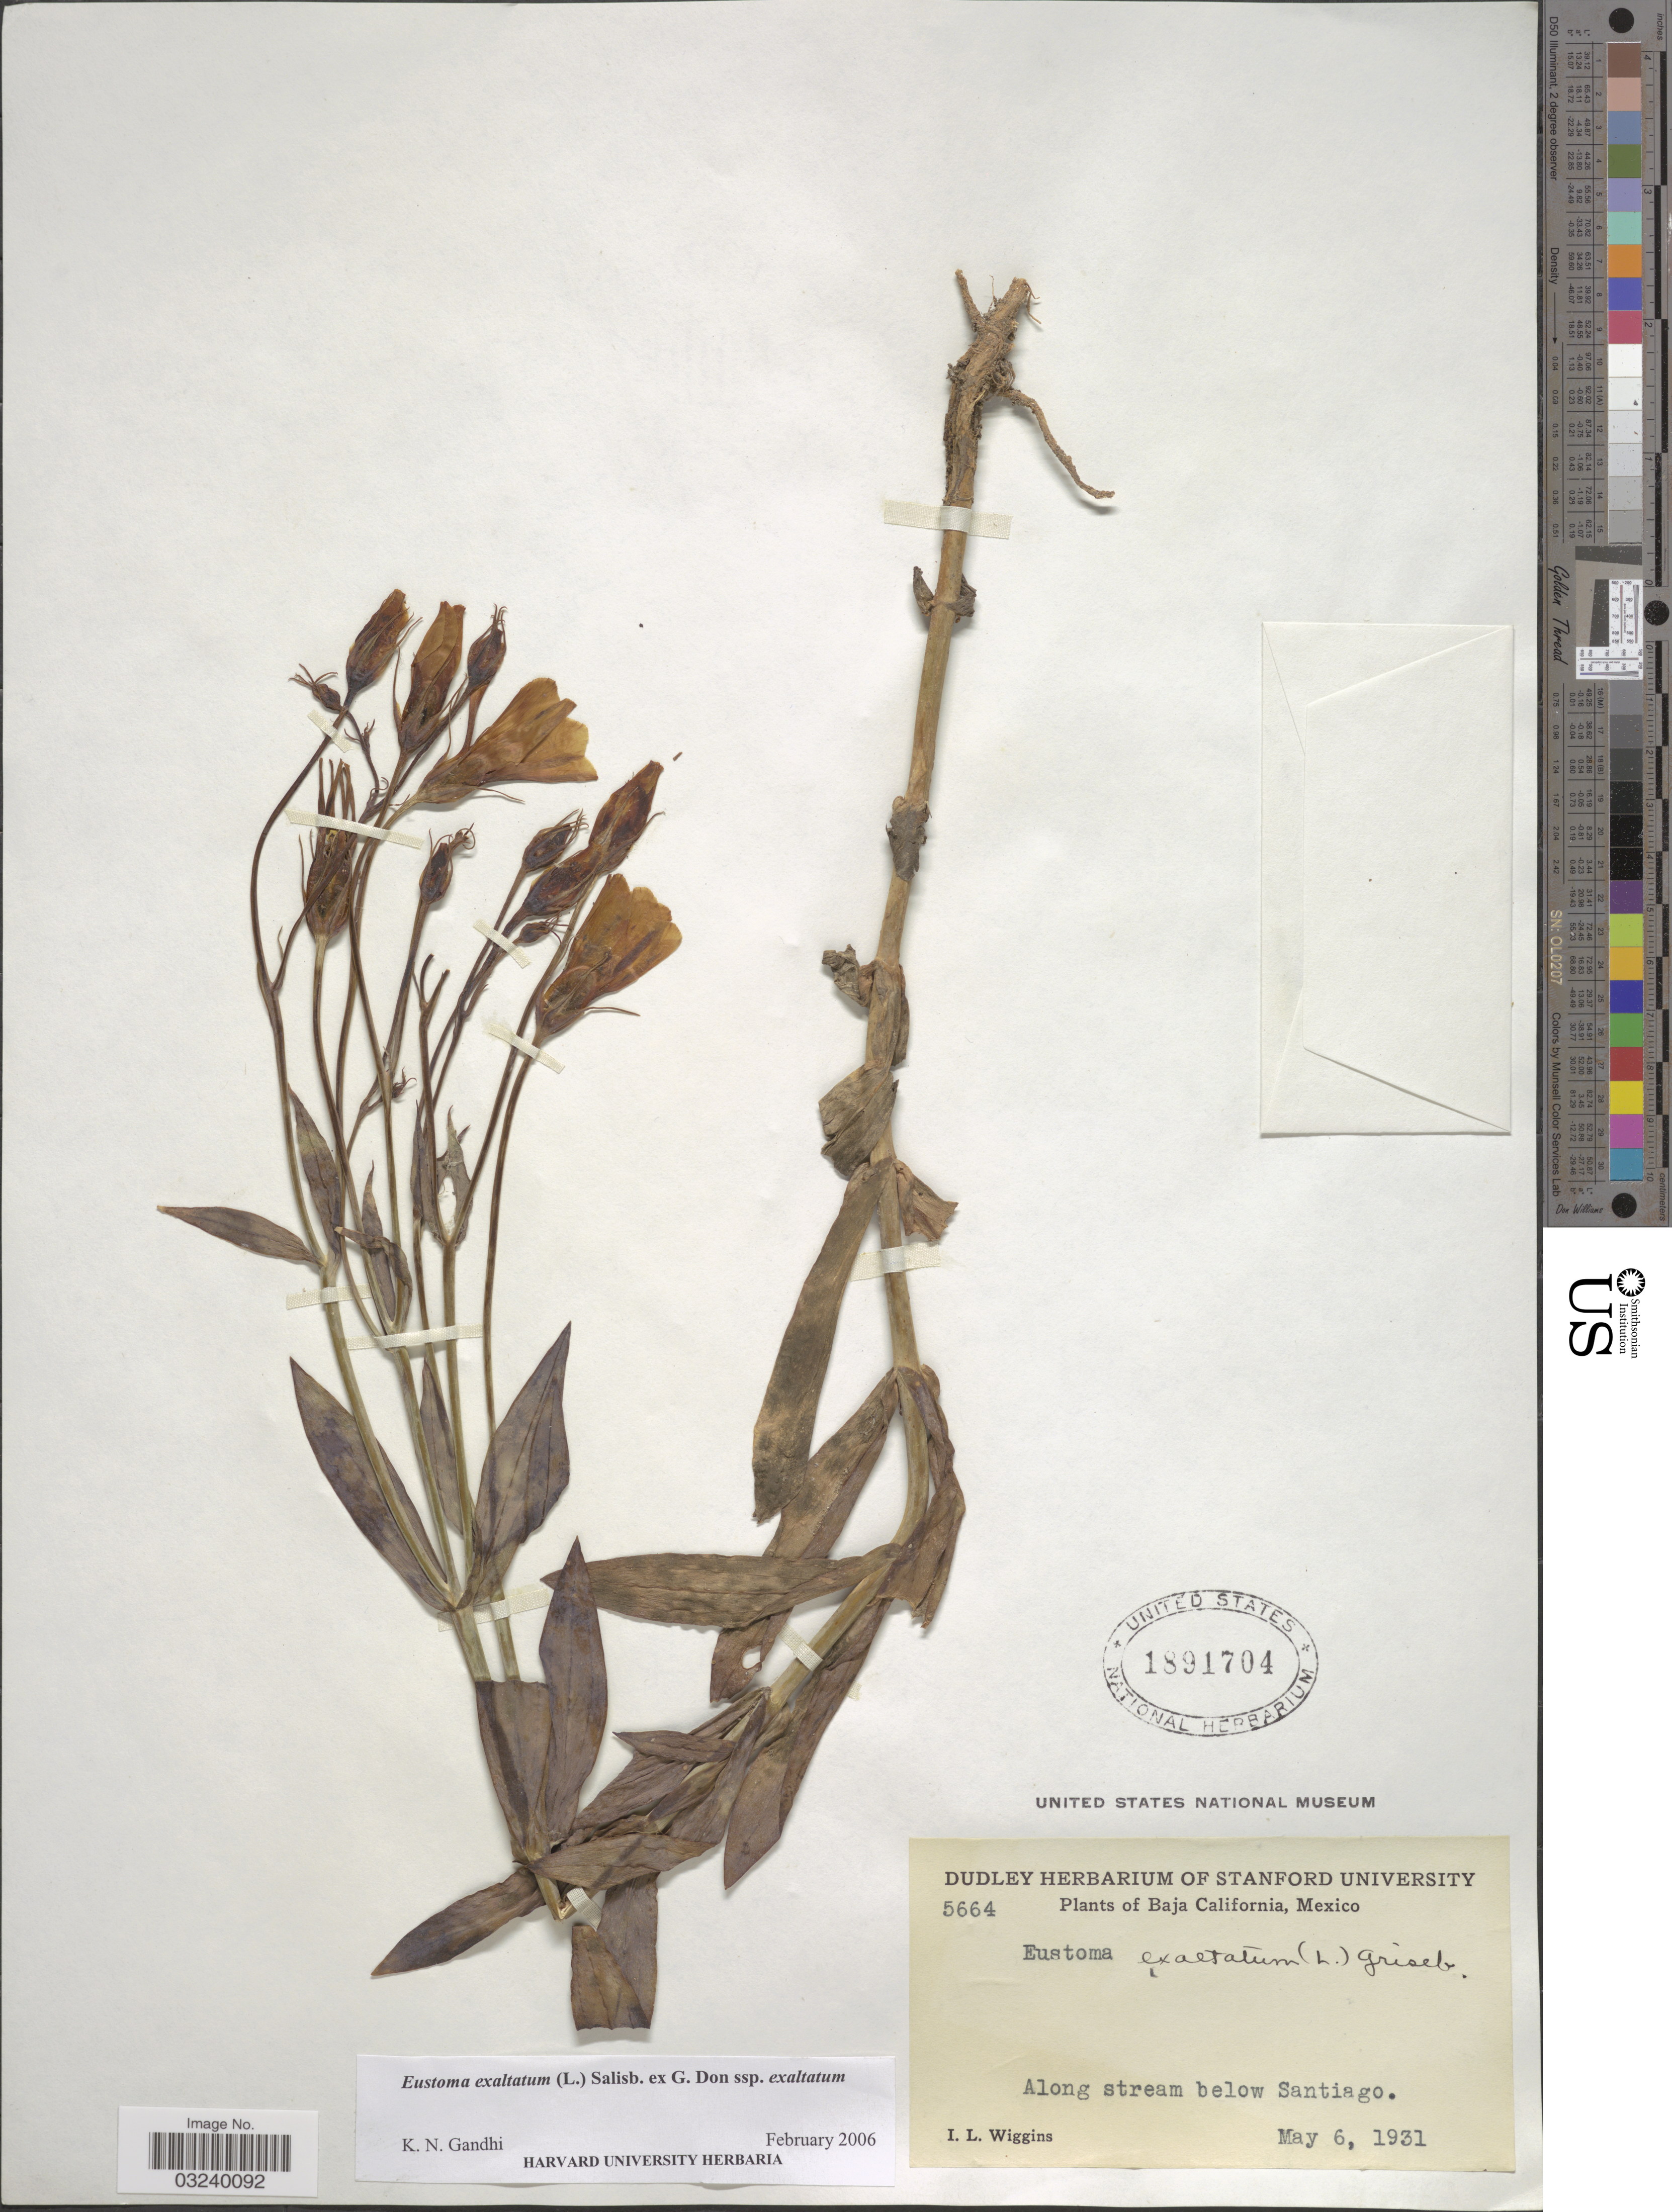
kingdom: Plantae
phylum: Tracheophyta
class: Magnoliopsida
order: Gentianales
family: Gentianaceae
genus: Eustoma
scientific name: Eustoma exaltatum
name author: (L.) Salisb. ex Don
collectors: I. L. Wiggins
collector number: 5664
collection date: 1931-05-06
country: Mexico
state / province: Baja California Sur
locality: Along stream below Santiago.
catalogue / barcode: US 1891704